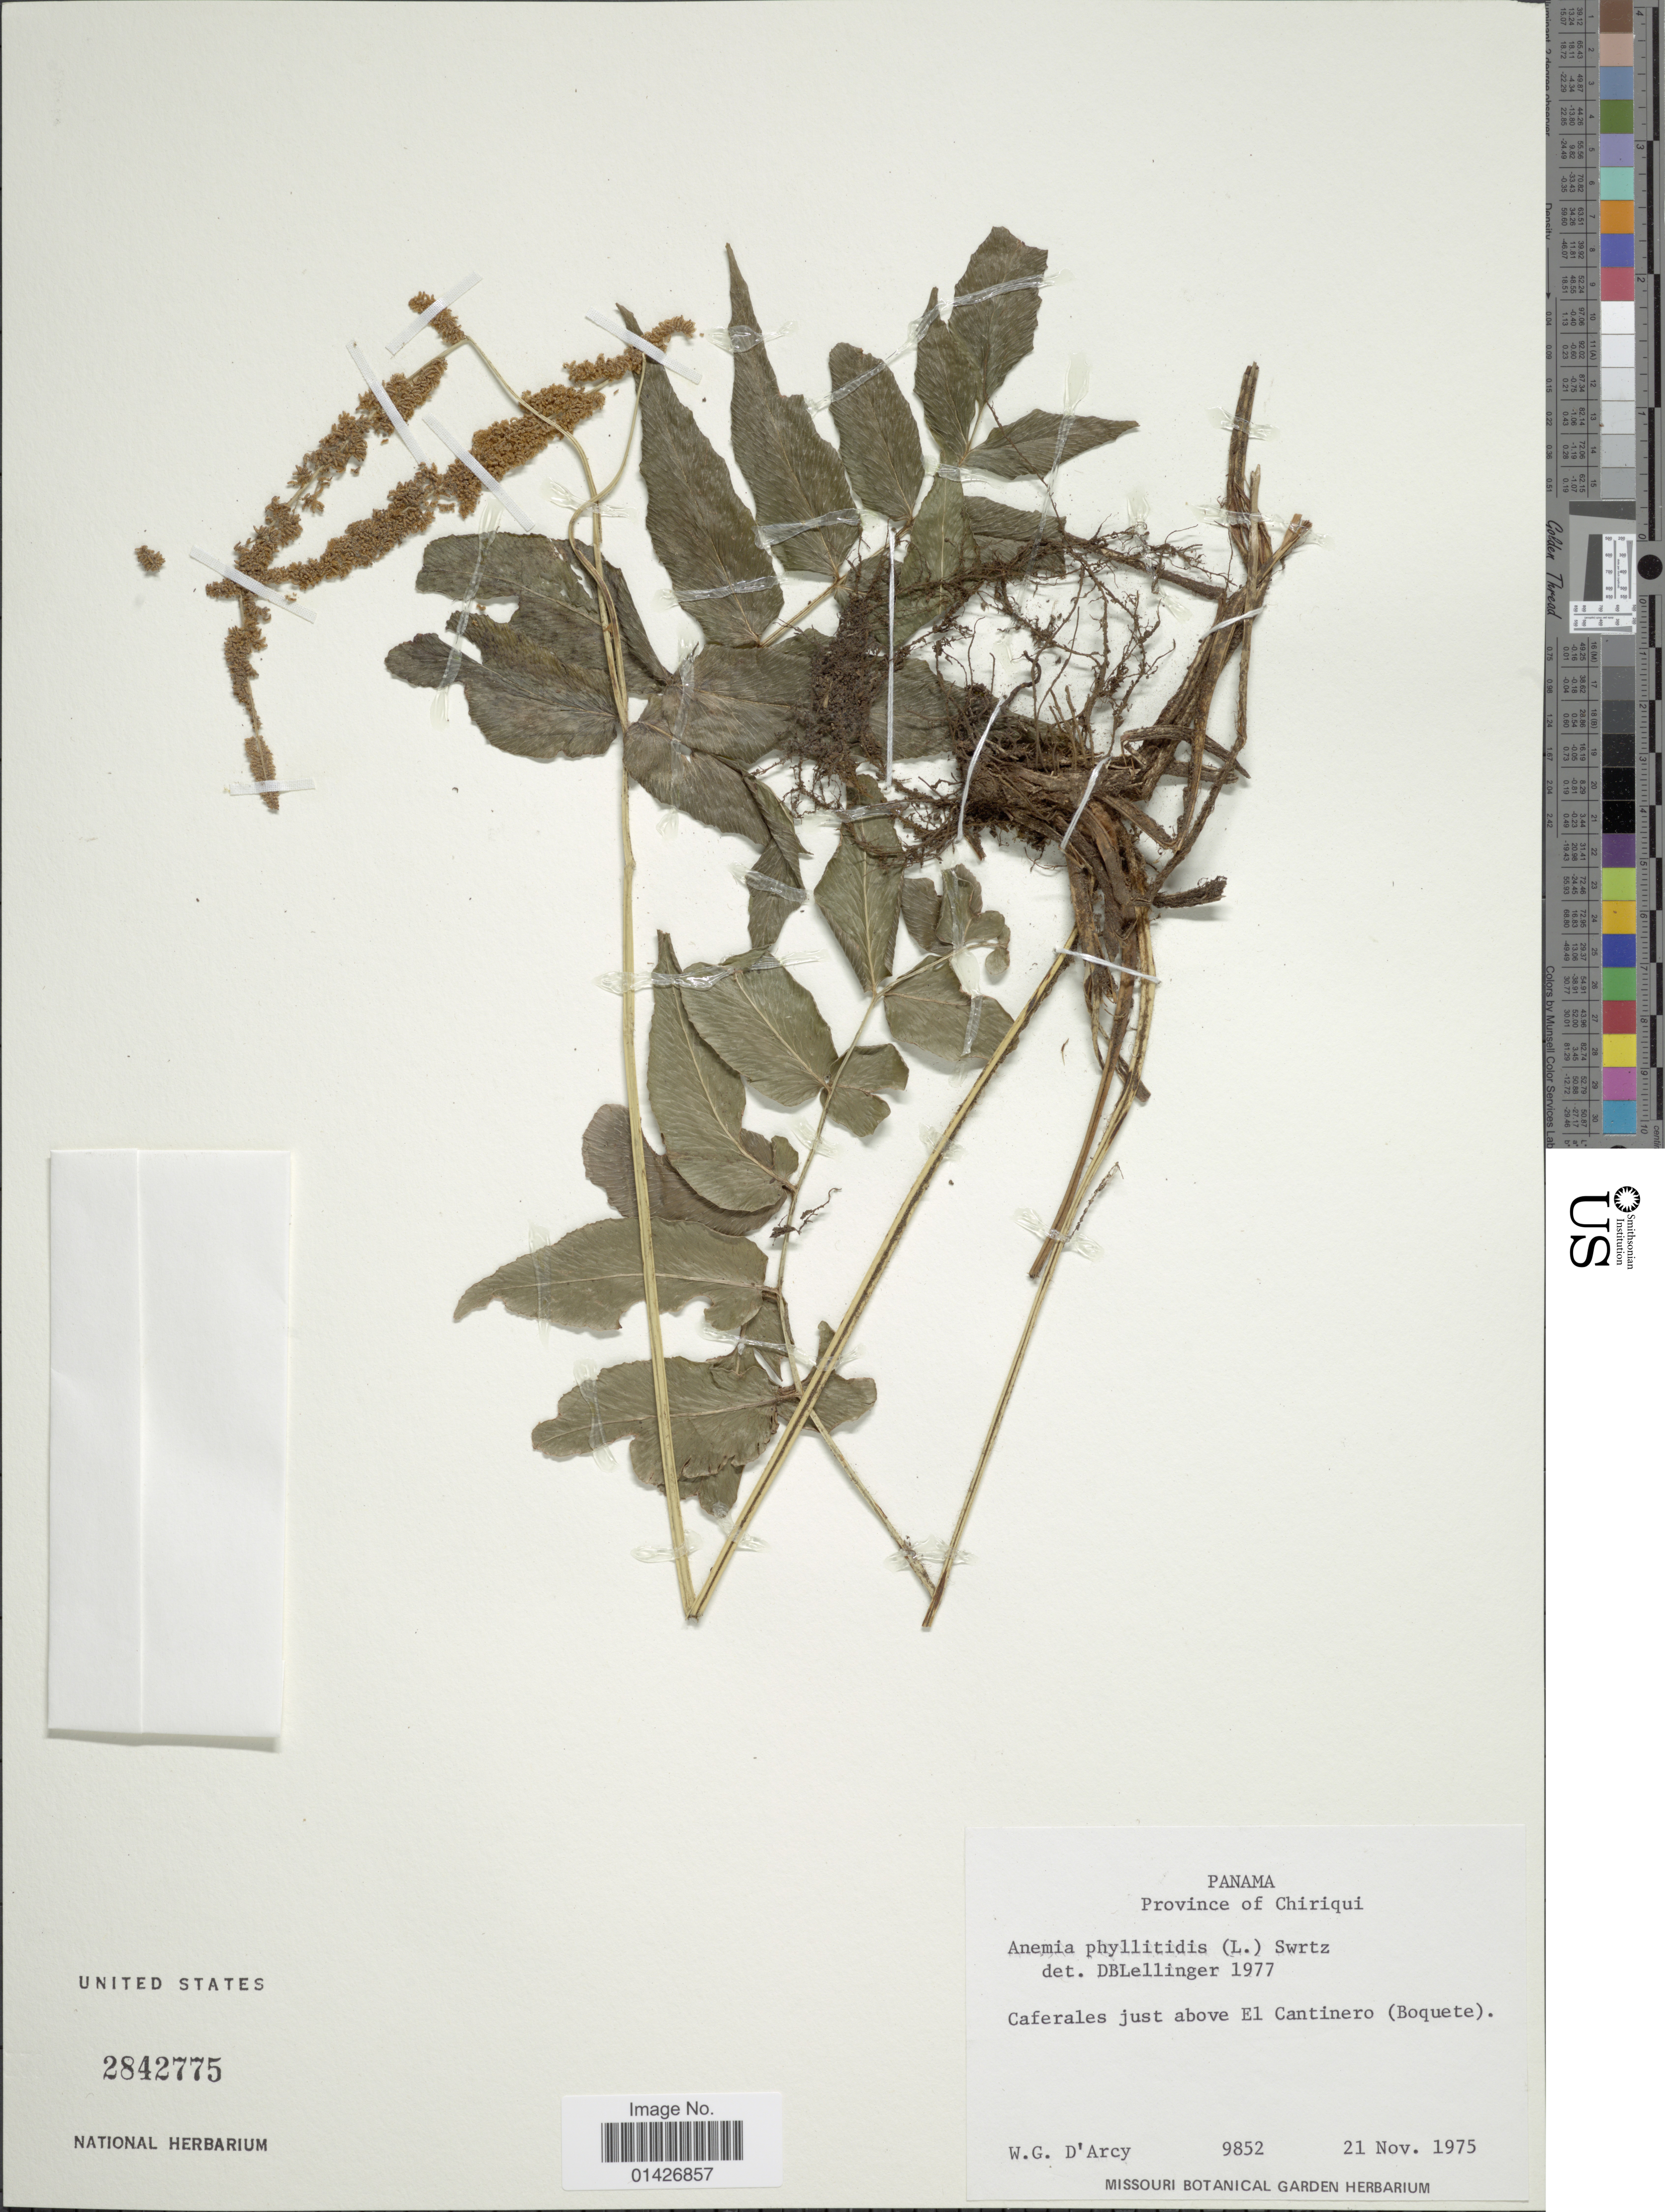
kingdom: Plantae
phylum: Tracheophyta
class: Polypodiopsida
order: Schizaeales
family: Anemiaceae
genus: Anemia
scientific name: Anemia phyllitidis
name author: (L.) Sw.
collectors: W. G. D'Arcy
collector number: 9852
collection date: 1975-11-21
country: Panama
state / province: Chiriqui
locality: Caferales just above El Cantinero (Boquete)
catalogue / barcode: US 2842775